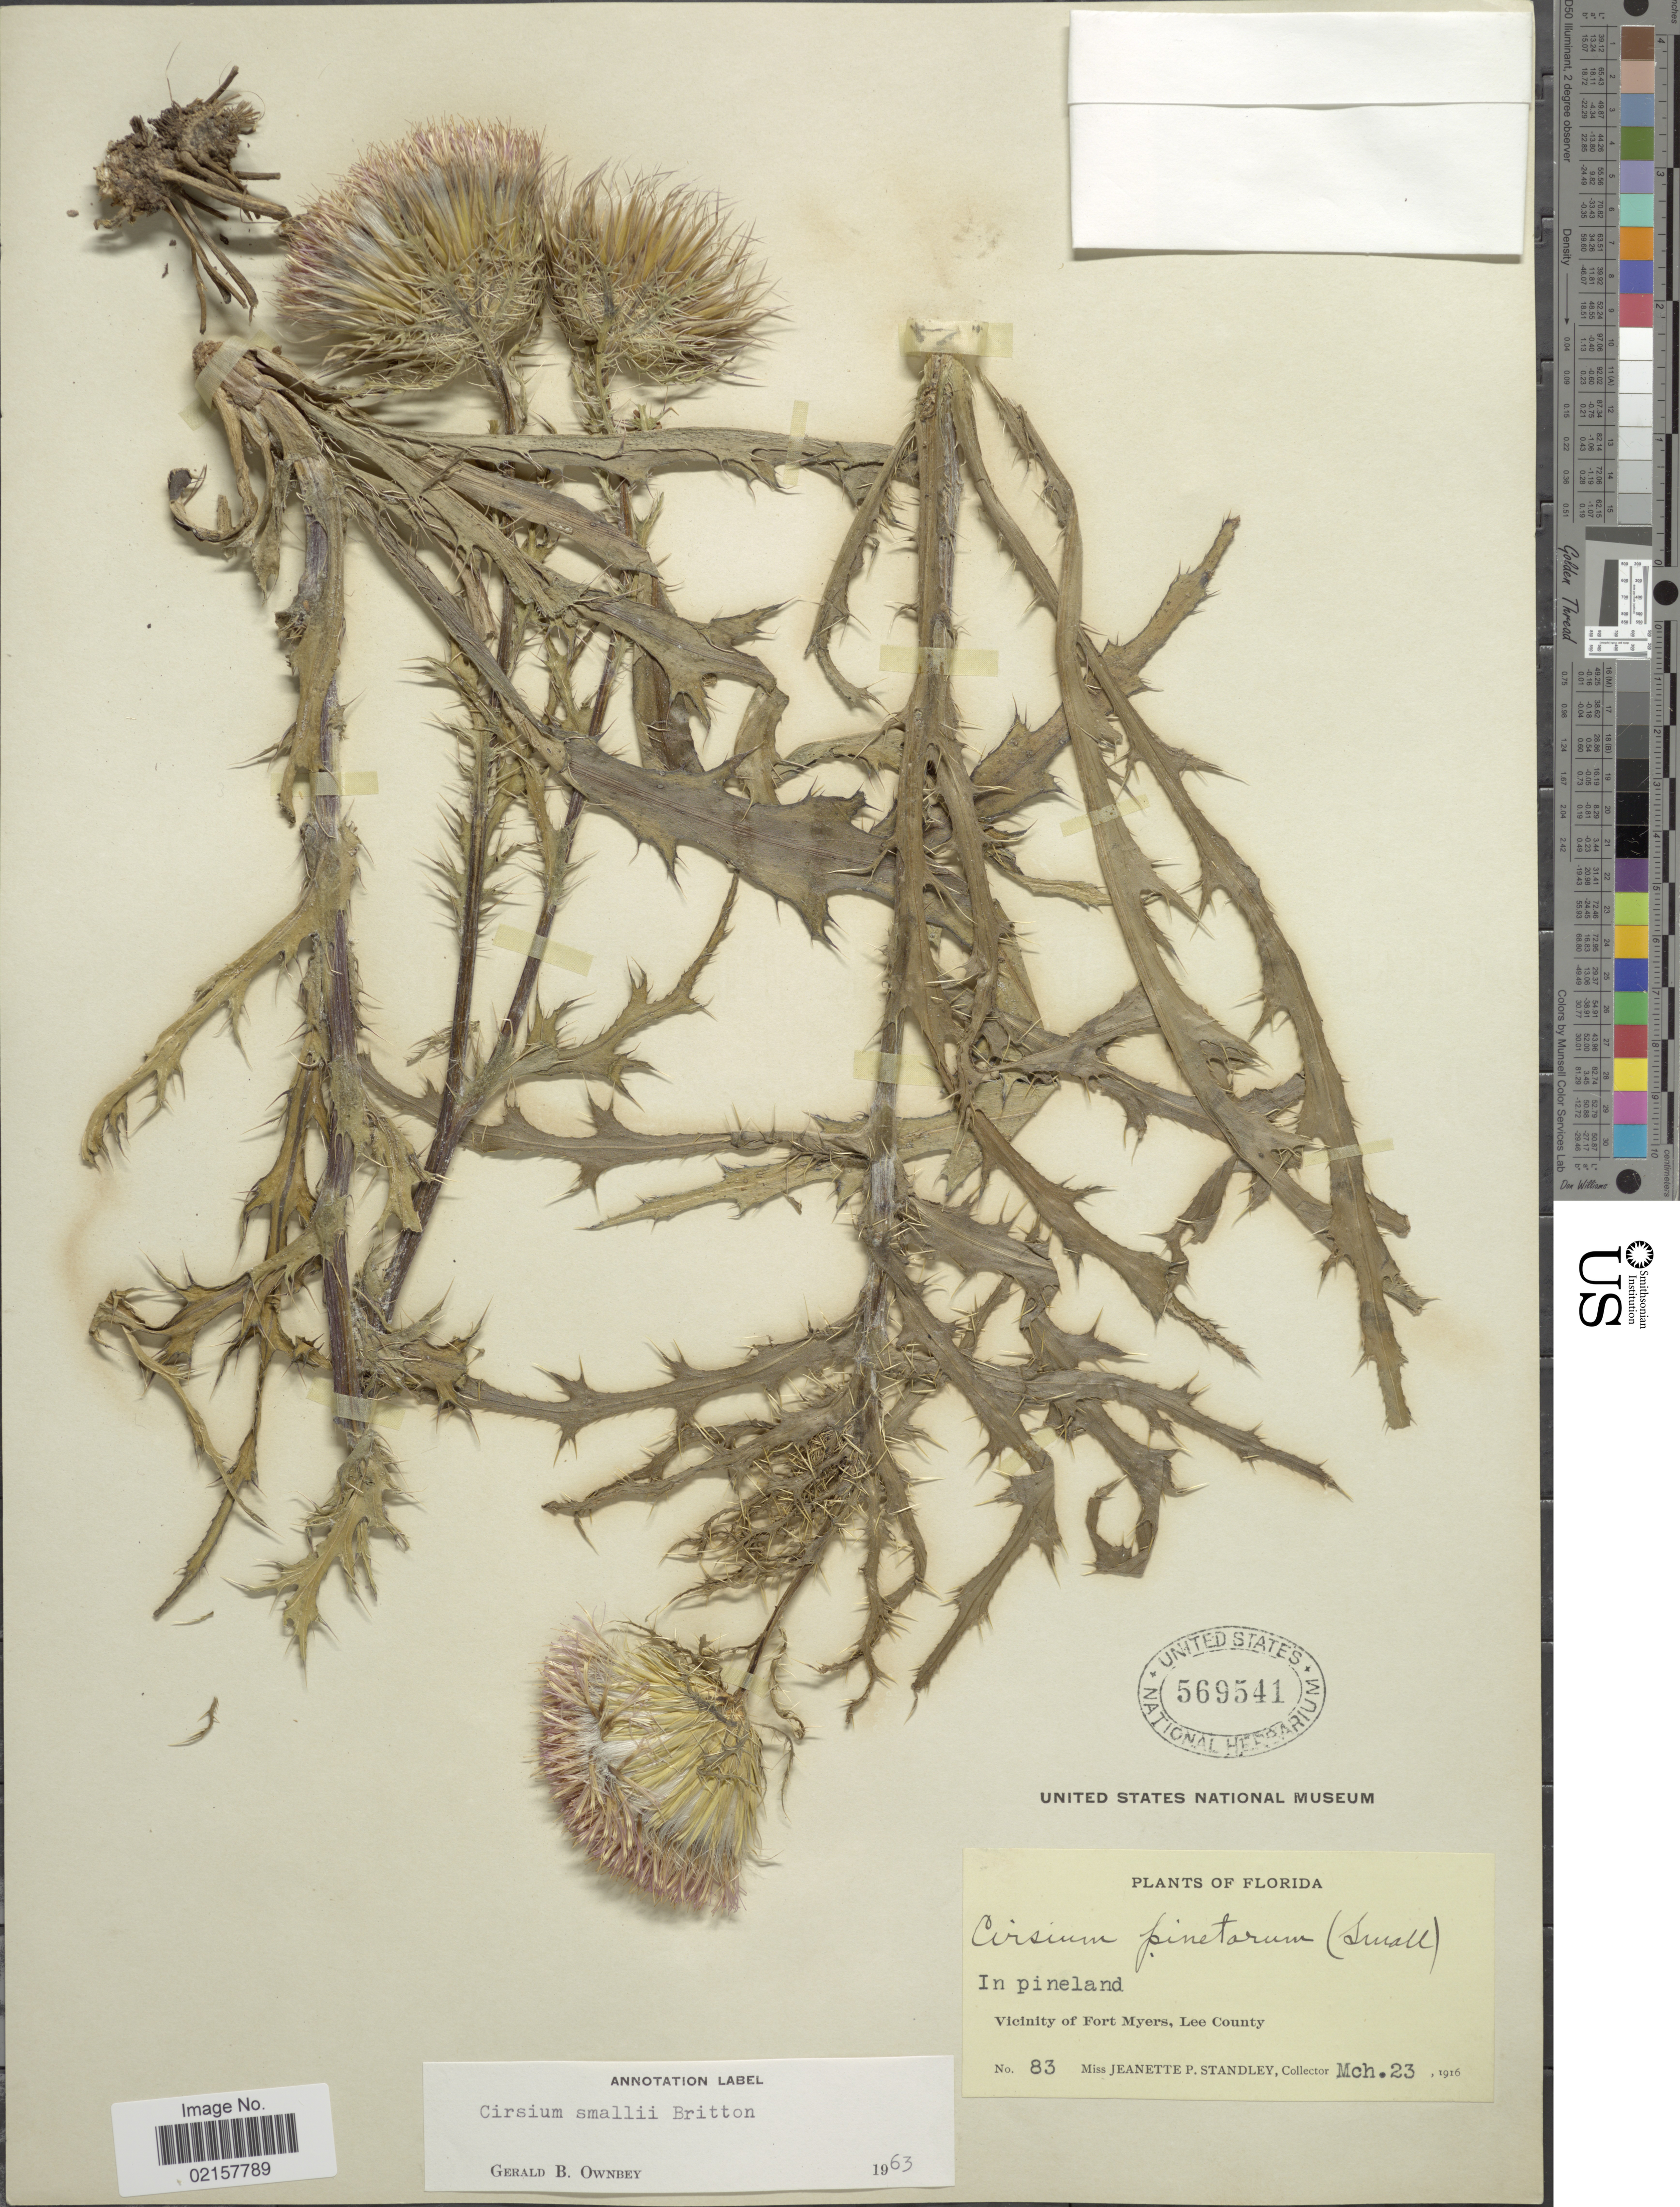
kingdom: Plantae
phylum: Tracheophyta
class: Magnoliopsida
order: Asterales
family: Asteraceae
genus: Cirsium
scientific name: Cirsium horridulum var. vittatum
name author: (Small) R.W. Long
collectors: J. P. Standley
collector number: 83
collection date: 1916-03-23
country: United States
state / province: Florida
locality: In pineland, vicinity of Fort Myers, Lee County.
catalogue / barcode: US 569541